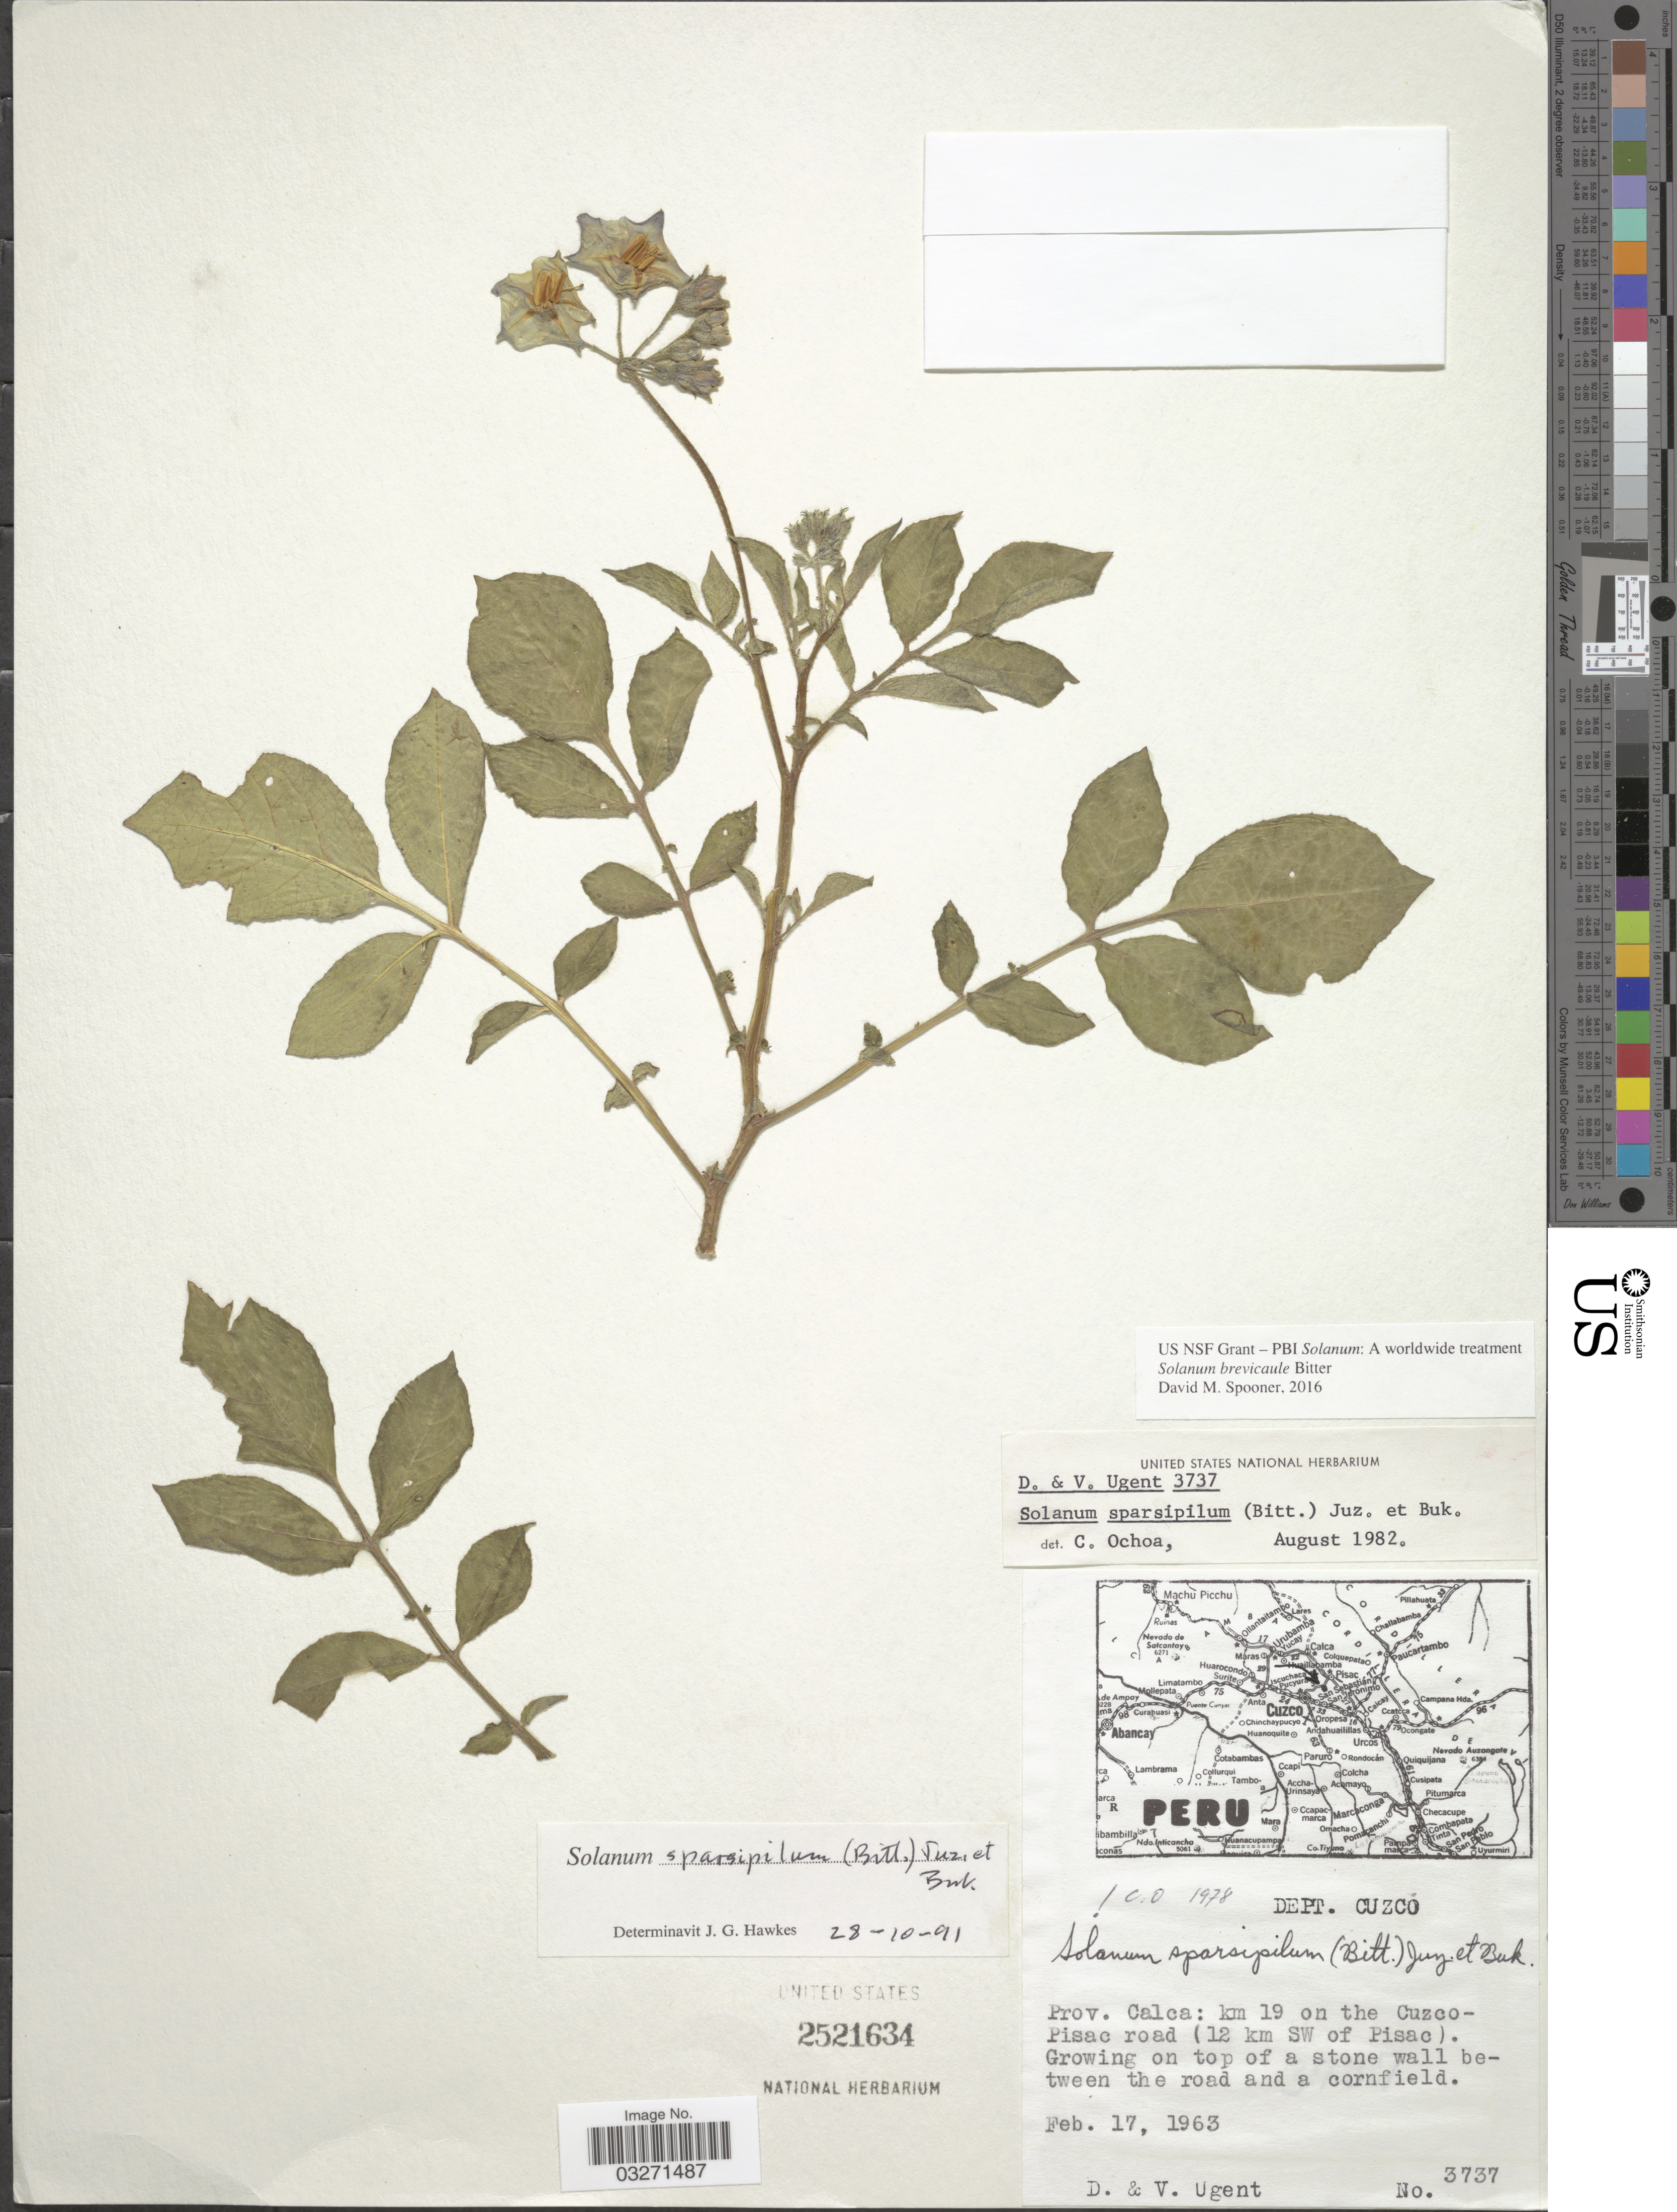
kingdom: Plantae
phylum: Tracheophyta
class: Magnoliopsida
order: Solanales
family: Solanaceae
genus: Solanum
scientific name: Solanum brevicaule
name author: Bitter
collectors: D. Ugent & V. Ugent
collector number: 3737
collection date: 1963-02-17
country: Peru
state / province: Cusco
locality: Dept. Cuzcó. Prov. Calca: km 19 on the Cuzco-Pisac road (12 km SW of Pisac). Growing on top of a stone wall between the road and a cornfield.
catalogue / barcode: US 2521634